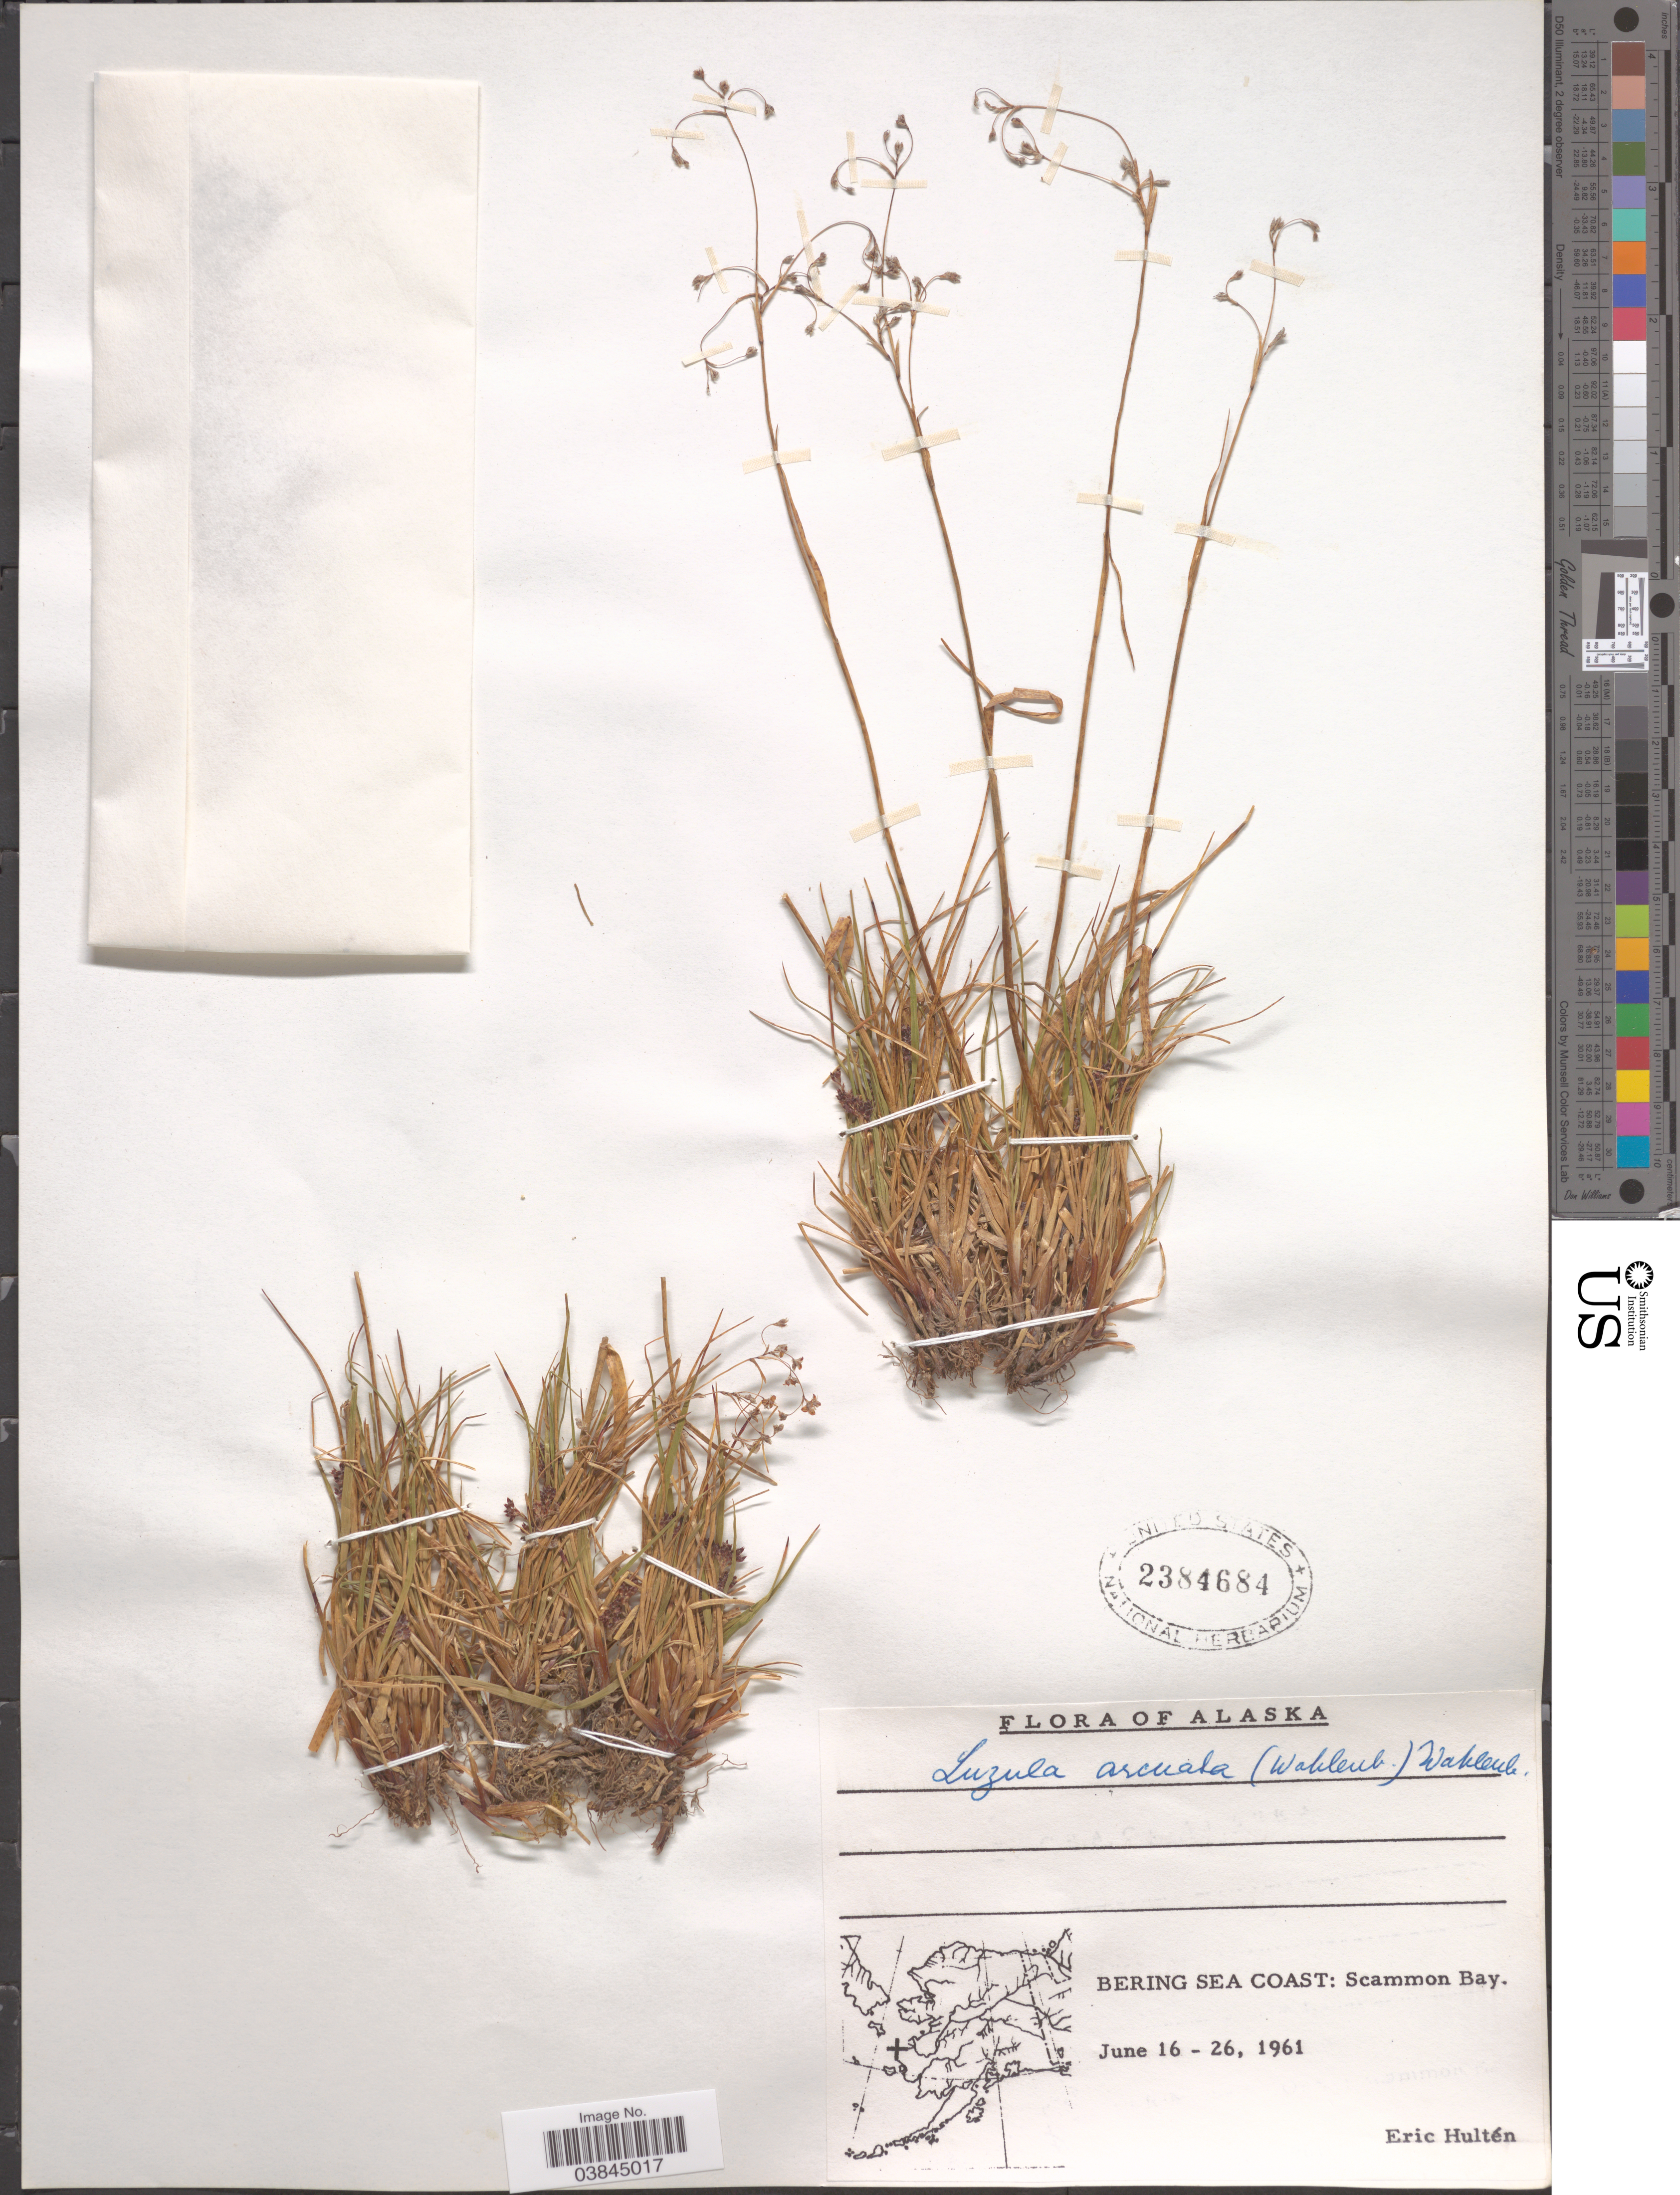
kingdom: Plantae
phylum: Tracheophyta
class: Liliopsida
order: Poales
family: Juncaceae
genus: Luzula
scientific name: Luzula arcuata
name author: (Wahlenb.) Sw.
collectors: E. G. Hultén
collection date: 1961-06-16/1961-06-26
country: United States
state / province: Alaska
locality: Bering Sea Coast: Scammon Bay.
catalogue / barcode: US 2384684